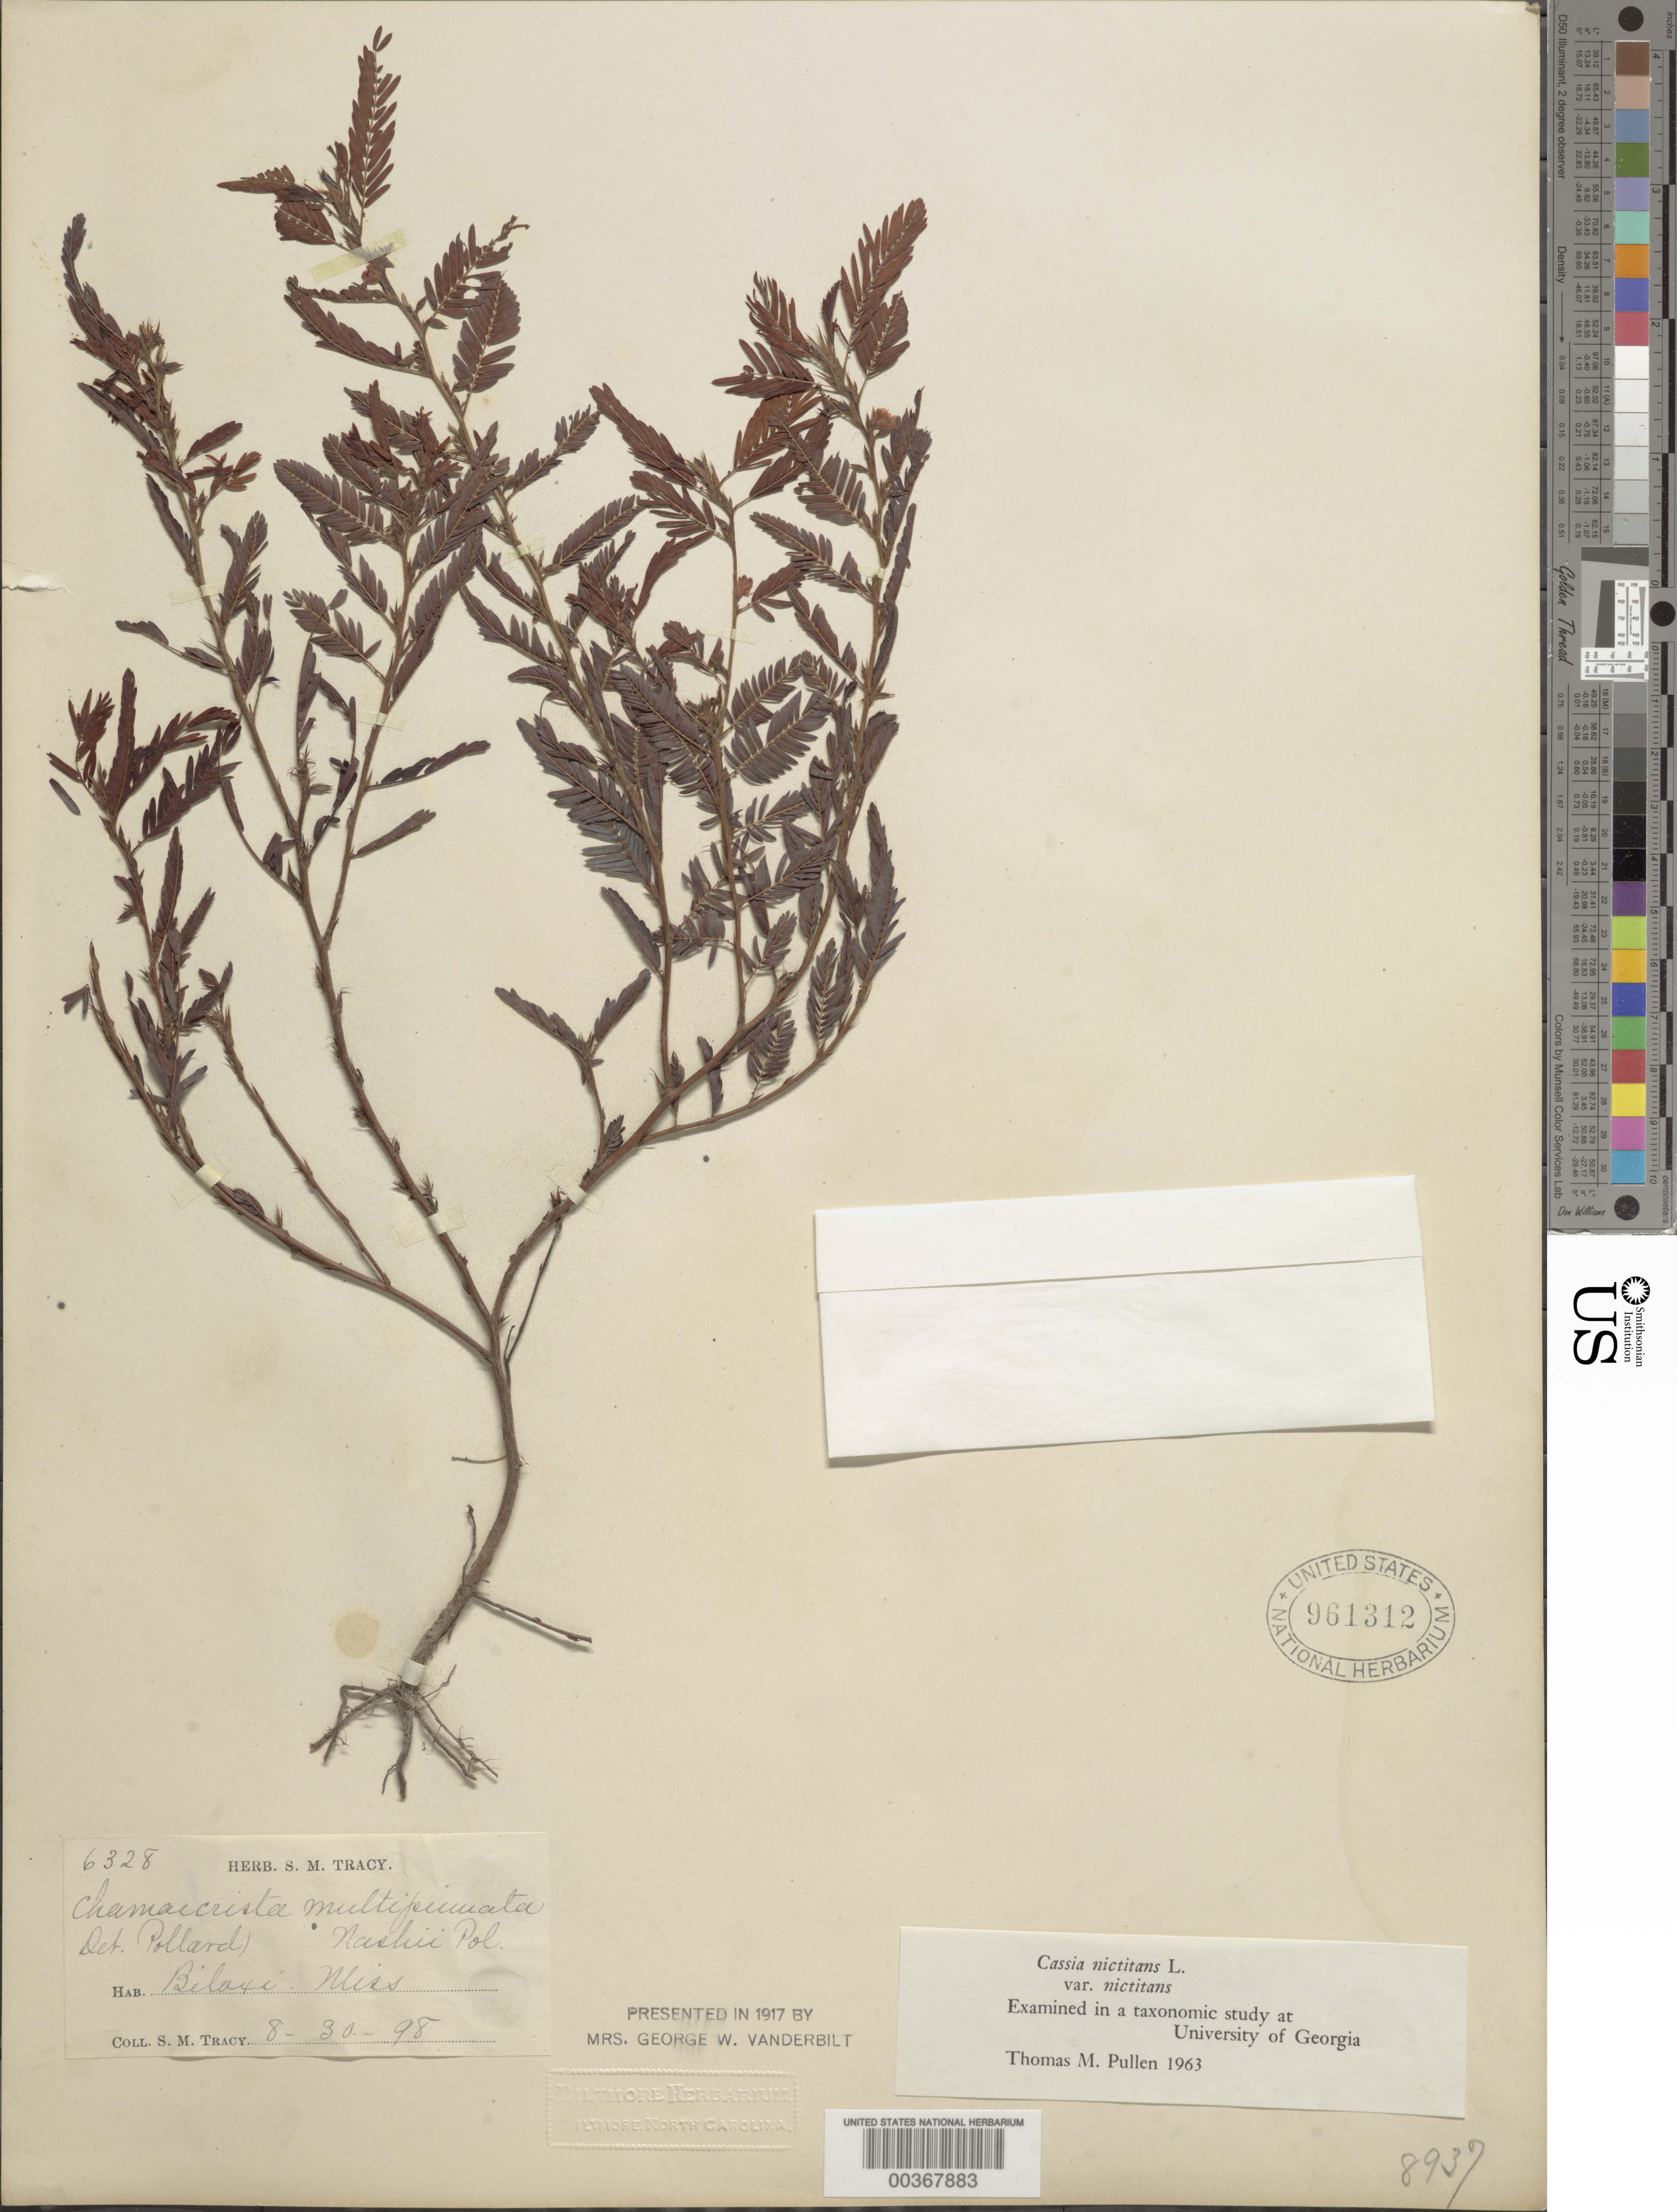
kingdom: Plantae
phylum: Tracheophyta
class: Magnoliopsida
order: Fabales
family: Fabaceae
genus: Chamaecrista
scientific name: Chamaecrista nictitans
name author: (L.) Moench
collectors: S. M. Tracy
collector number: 6328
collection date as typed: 30 Aug 1898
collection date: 1898-08-30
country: United States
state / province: Mississippi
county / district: Harrison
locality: Biloxi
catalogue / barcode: US 961312